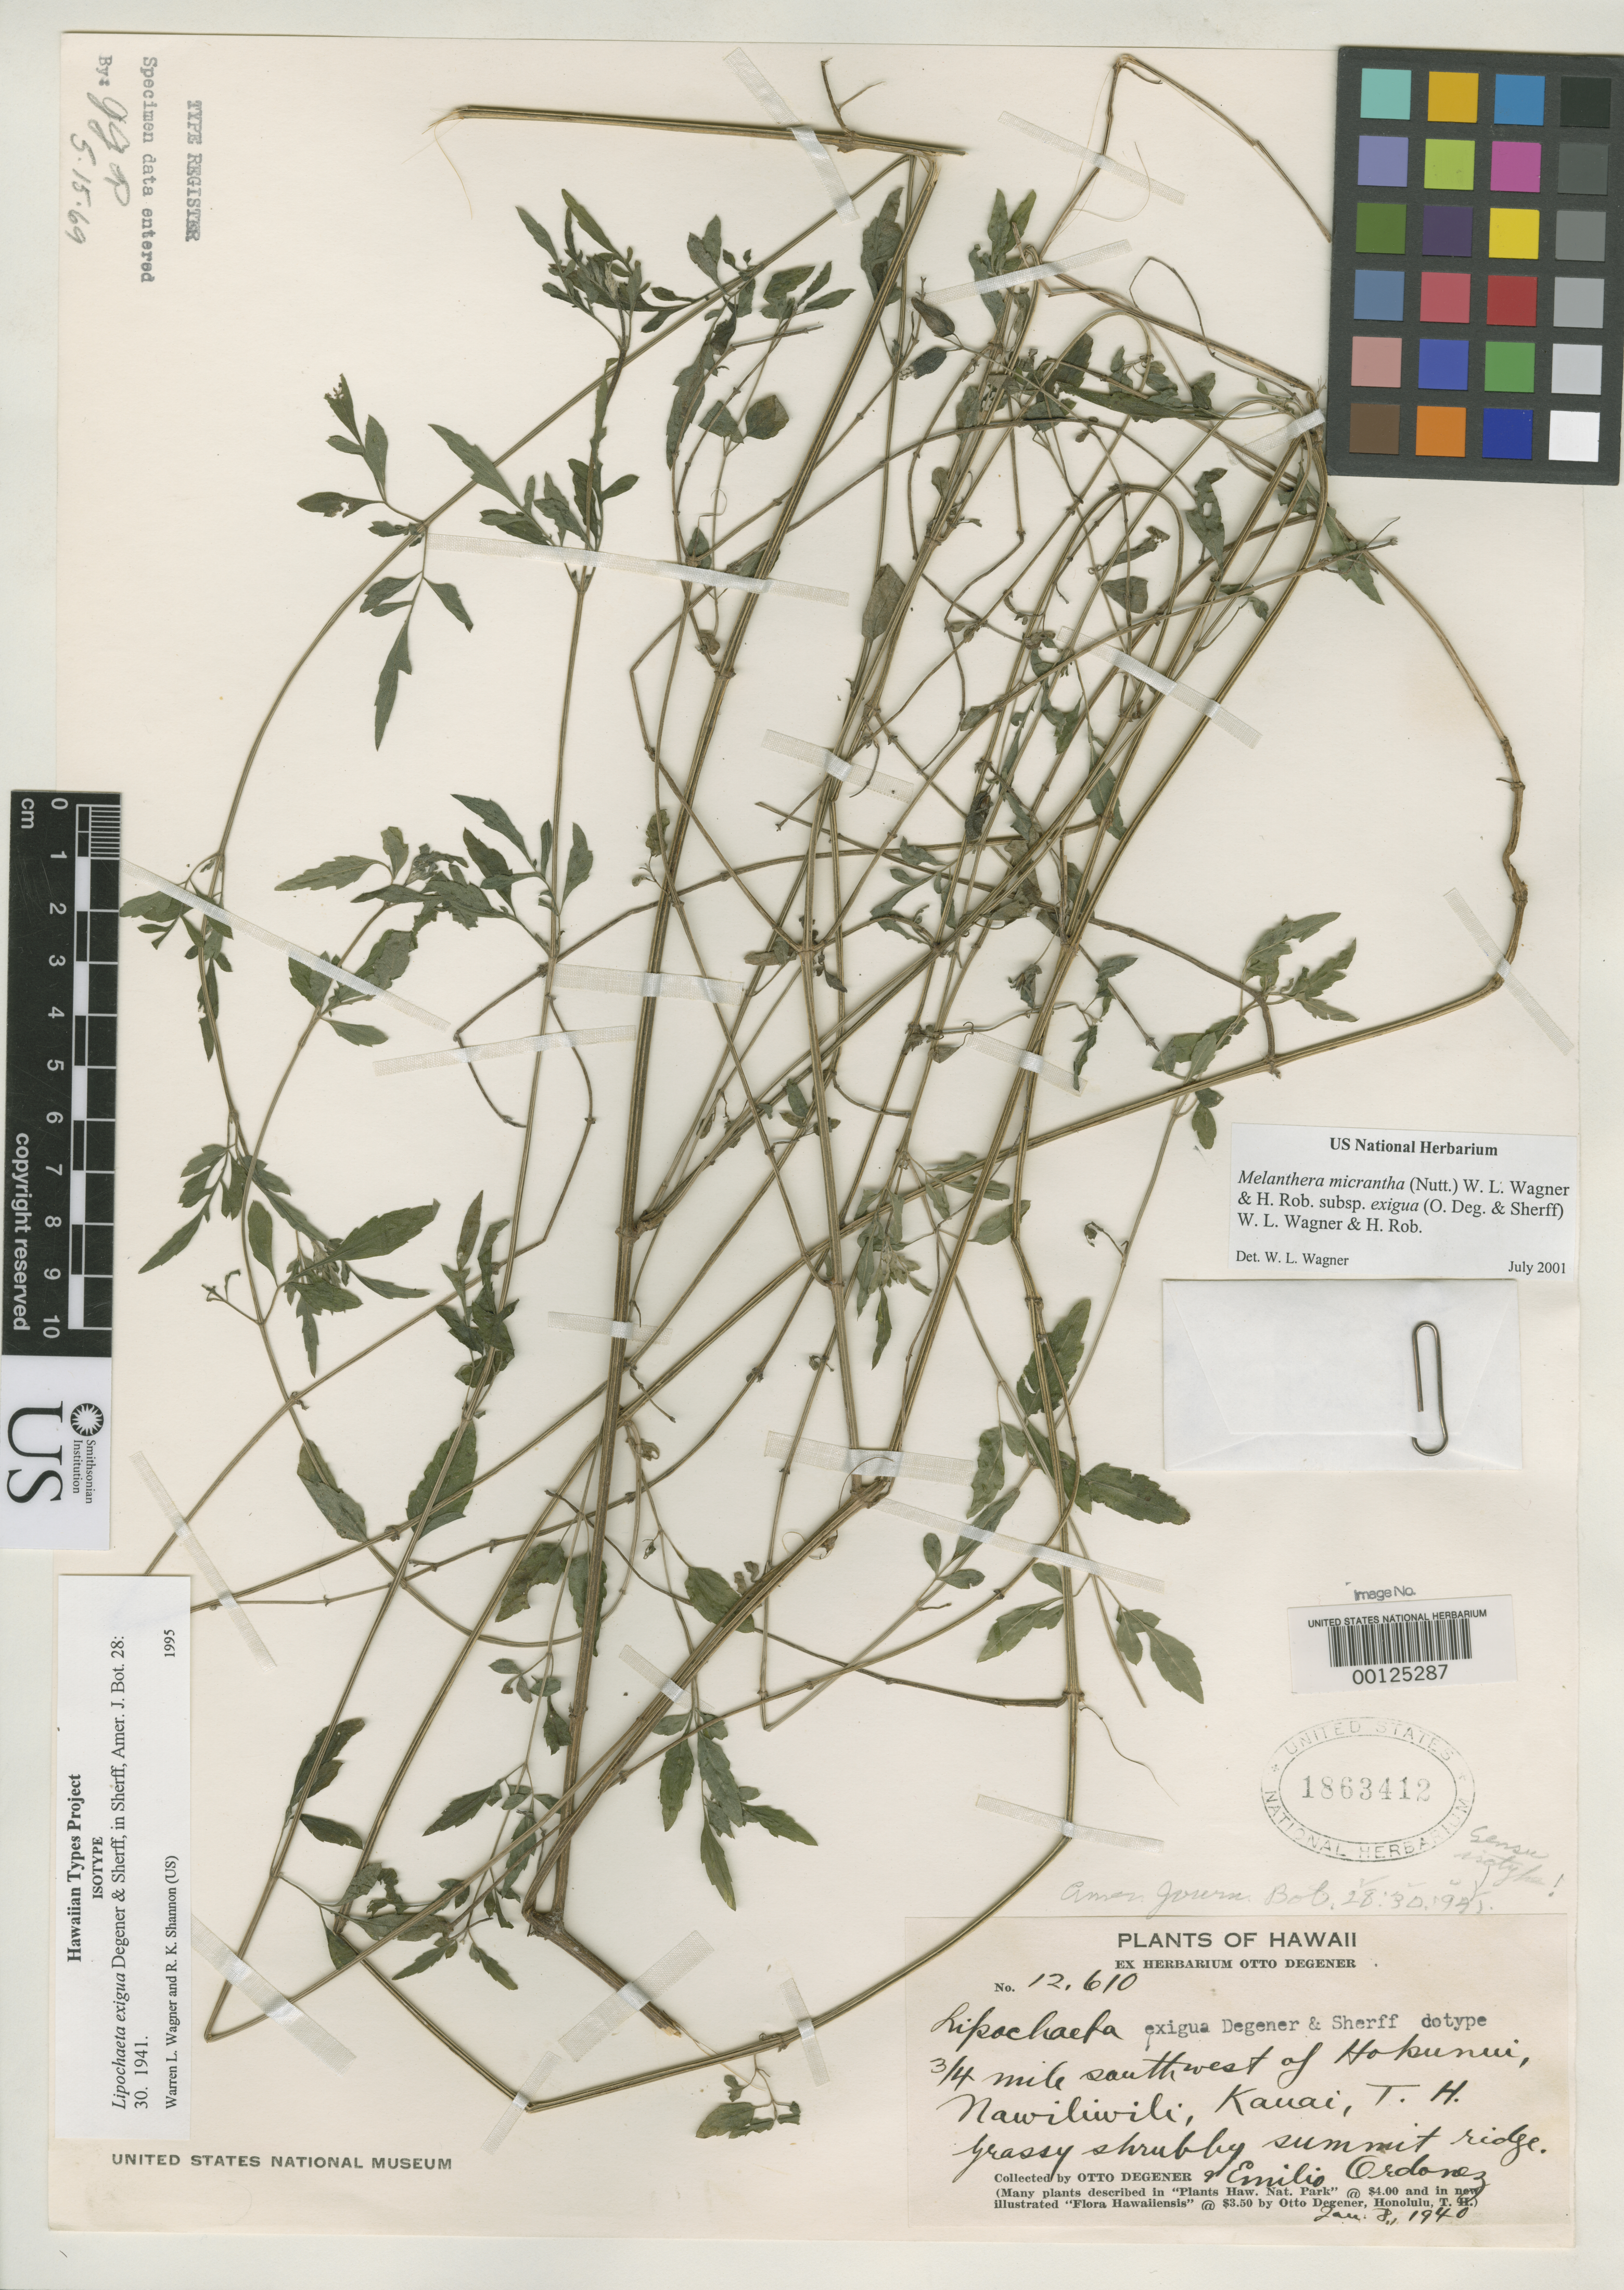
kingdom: Plantae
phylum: Tracheophyta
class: Magnoliopsida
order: Asterales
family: Asteraceae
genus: Lipochaeta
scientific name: Lipochaeta exigua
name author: O. Deg. & Sherff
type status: Isotype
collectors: O. Degener & E. Ordonez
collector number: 12610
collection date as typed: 08 Jan 1940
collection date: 1940-01-08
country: United States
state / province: Hawaii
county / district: Kauai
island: Kaua'i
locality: Nawiliwili, 3/4 mile SW of Hokunui, Nawiliwili.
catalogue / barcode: US 1863412